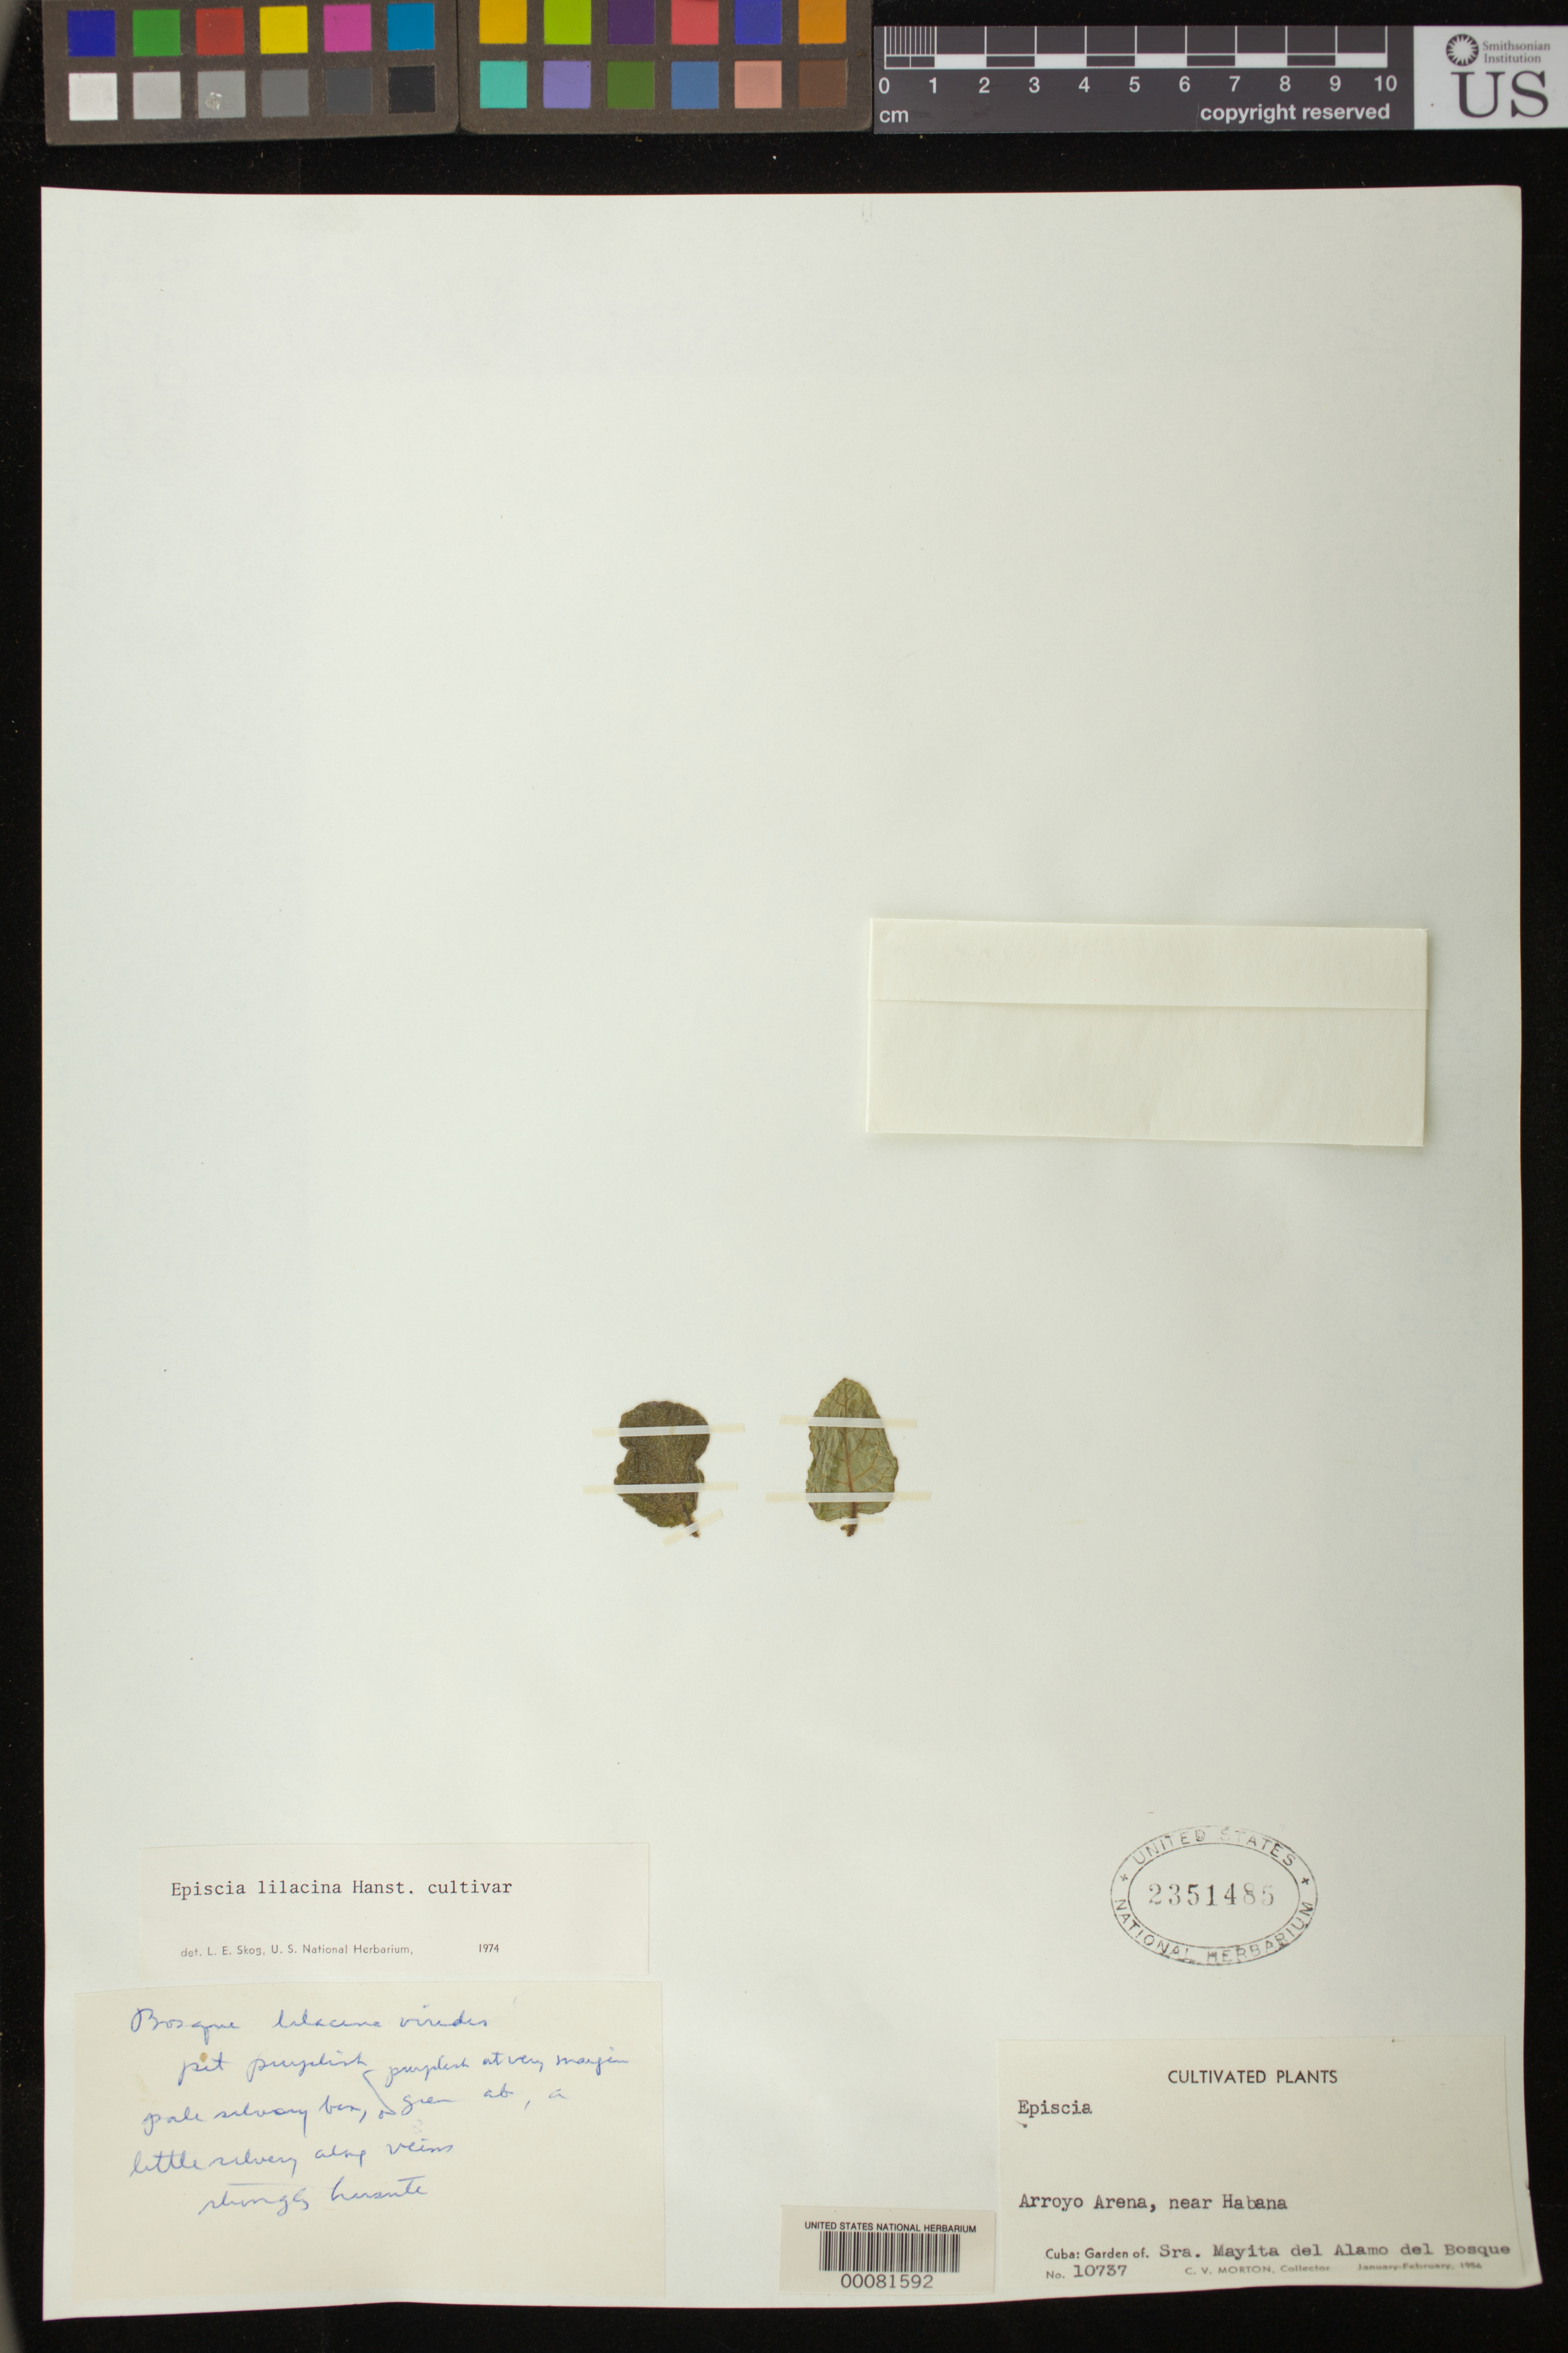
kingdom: Plantae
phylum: Tracheophyta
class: Magnoliopsida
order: Lamiales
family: Gesneriaceae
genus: Episcia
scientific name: Episcia lilacina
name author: Hanst.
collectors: C. V. Morton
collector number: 10737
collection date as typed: Jan-Feb 1956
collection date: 1956-01/1956-02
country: Cuba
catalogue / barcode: US 2351485